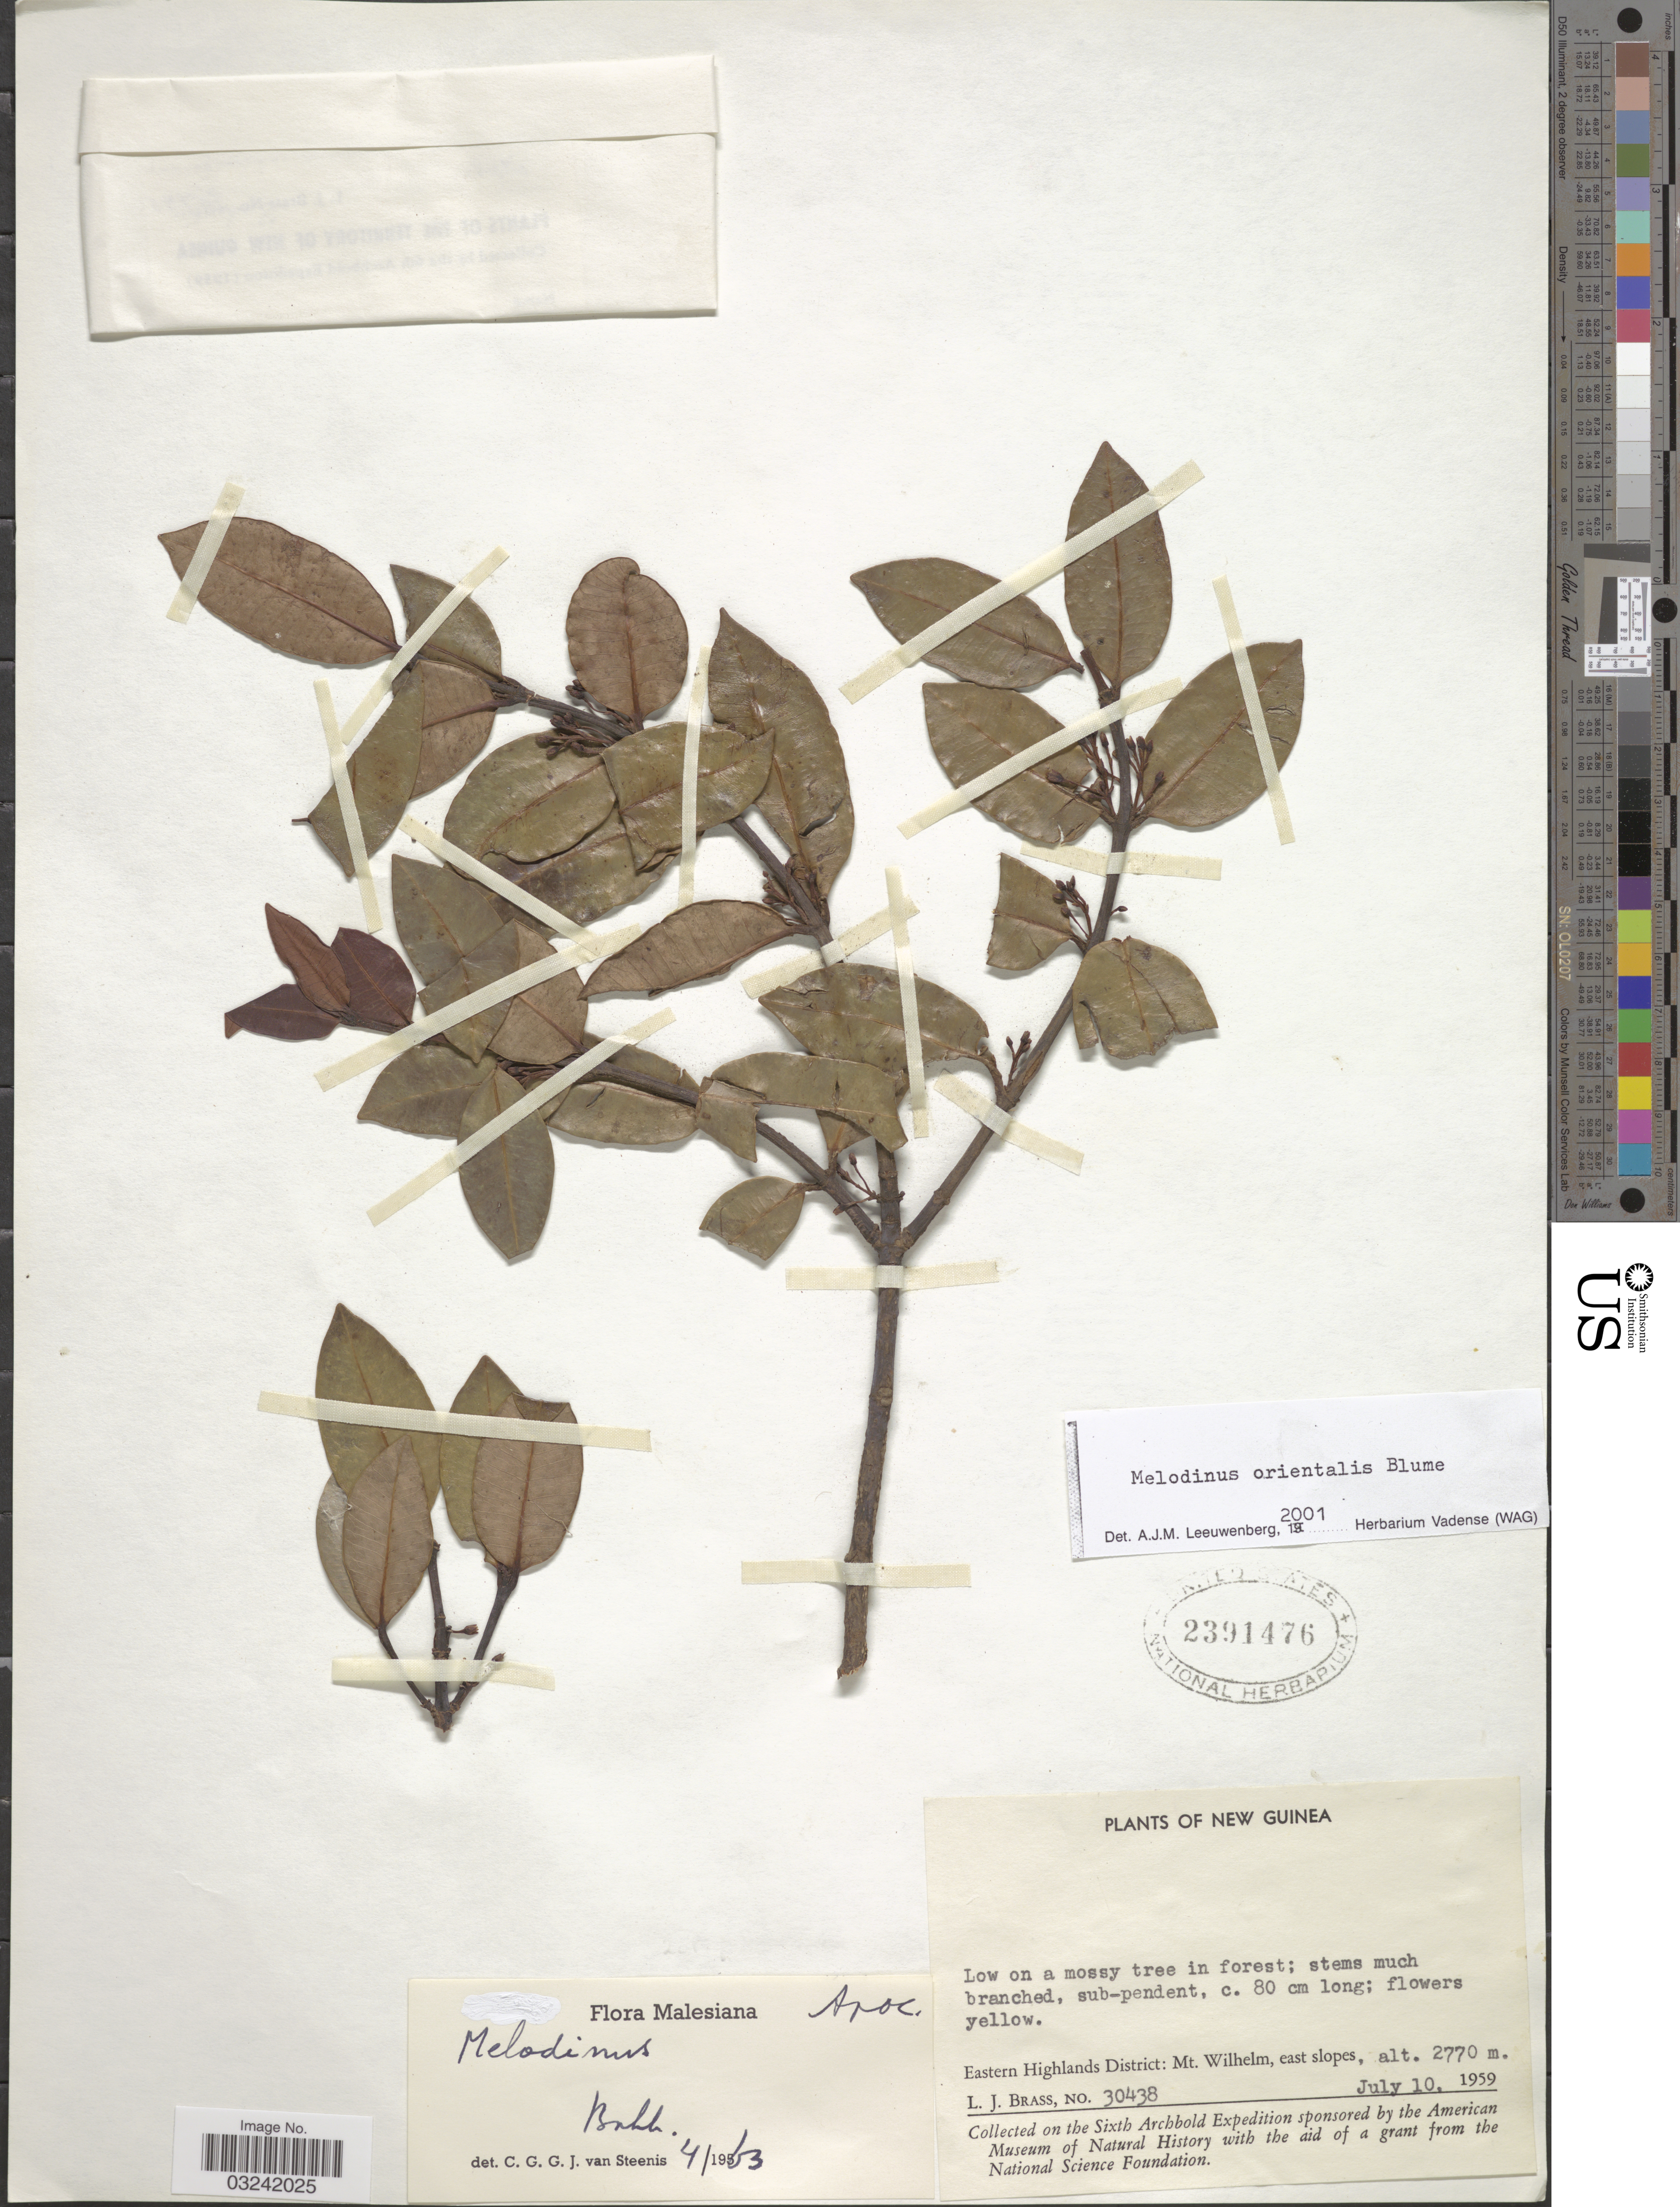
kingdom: Plantae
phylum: Tracheophyta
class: Magnoliopsida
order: Gentianales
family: Apocynaceae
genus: Melodinus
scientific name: Melodinus orientalis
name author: Blume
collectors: L. J. Brass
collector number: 30438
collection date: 1959-07-10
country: Papua New Guinea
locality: New Guinea, Eastern Highlands District: Mt. Wilhelm, east slopes.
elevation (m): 2770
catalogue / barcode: US 2391476